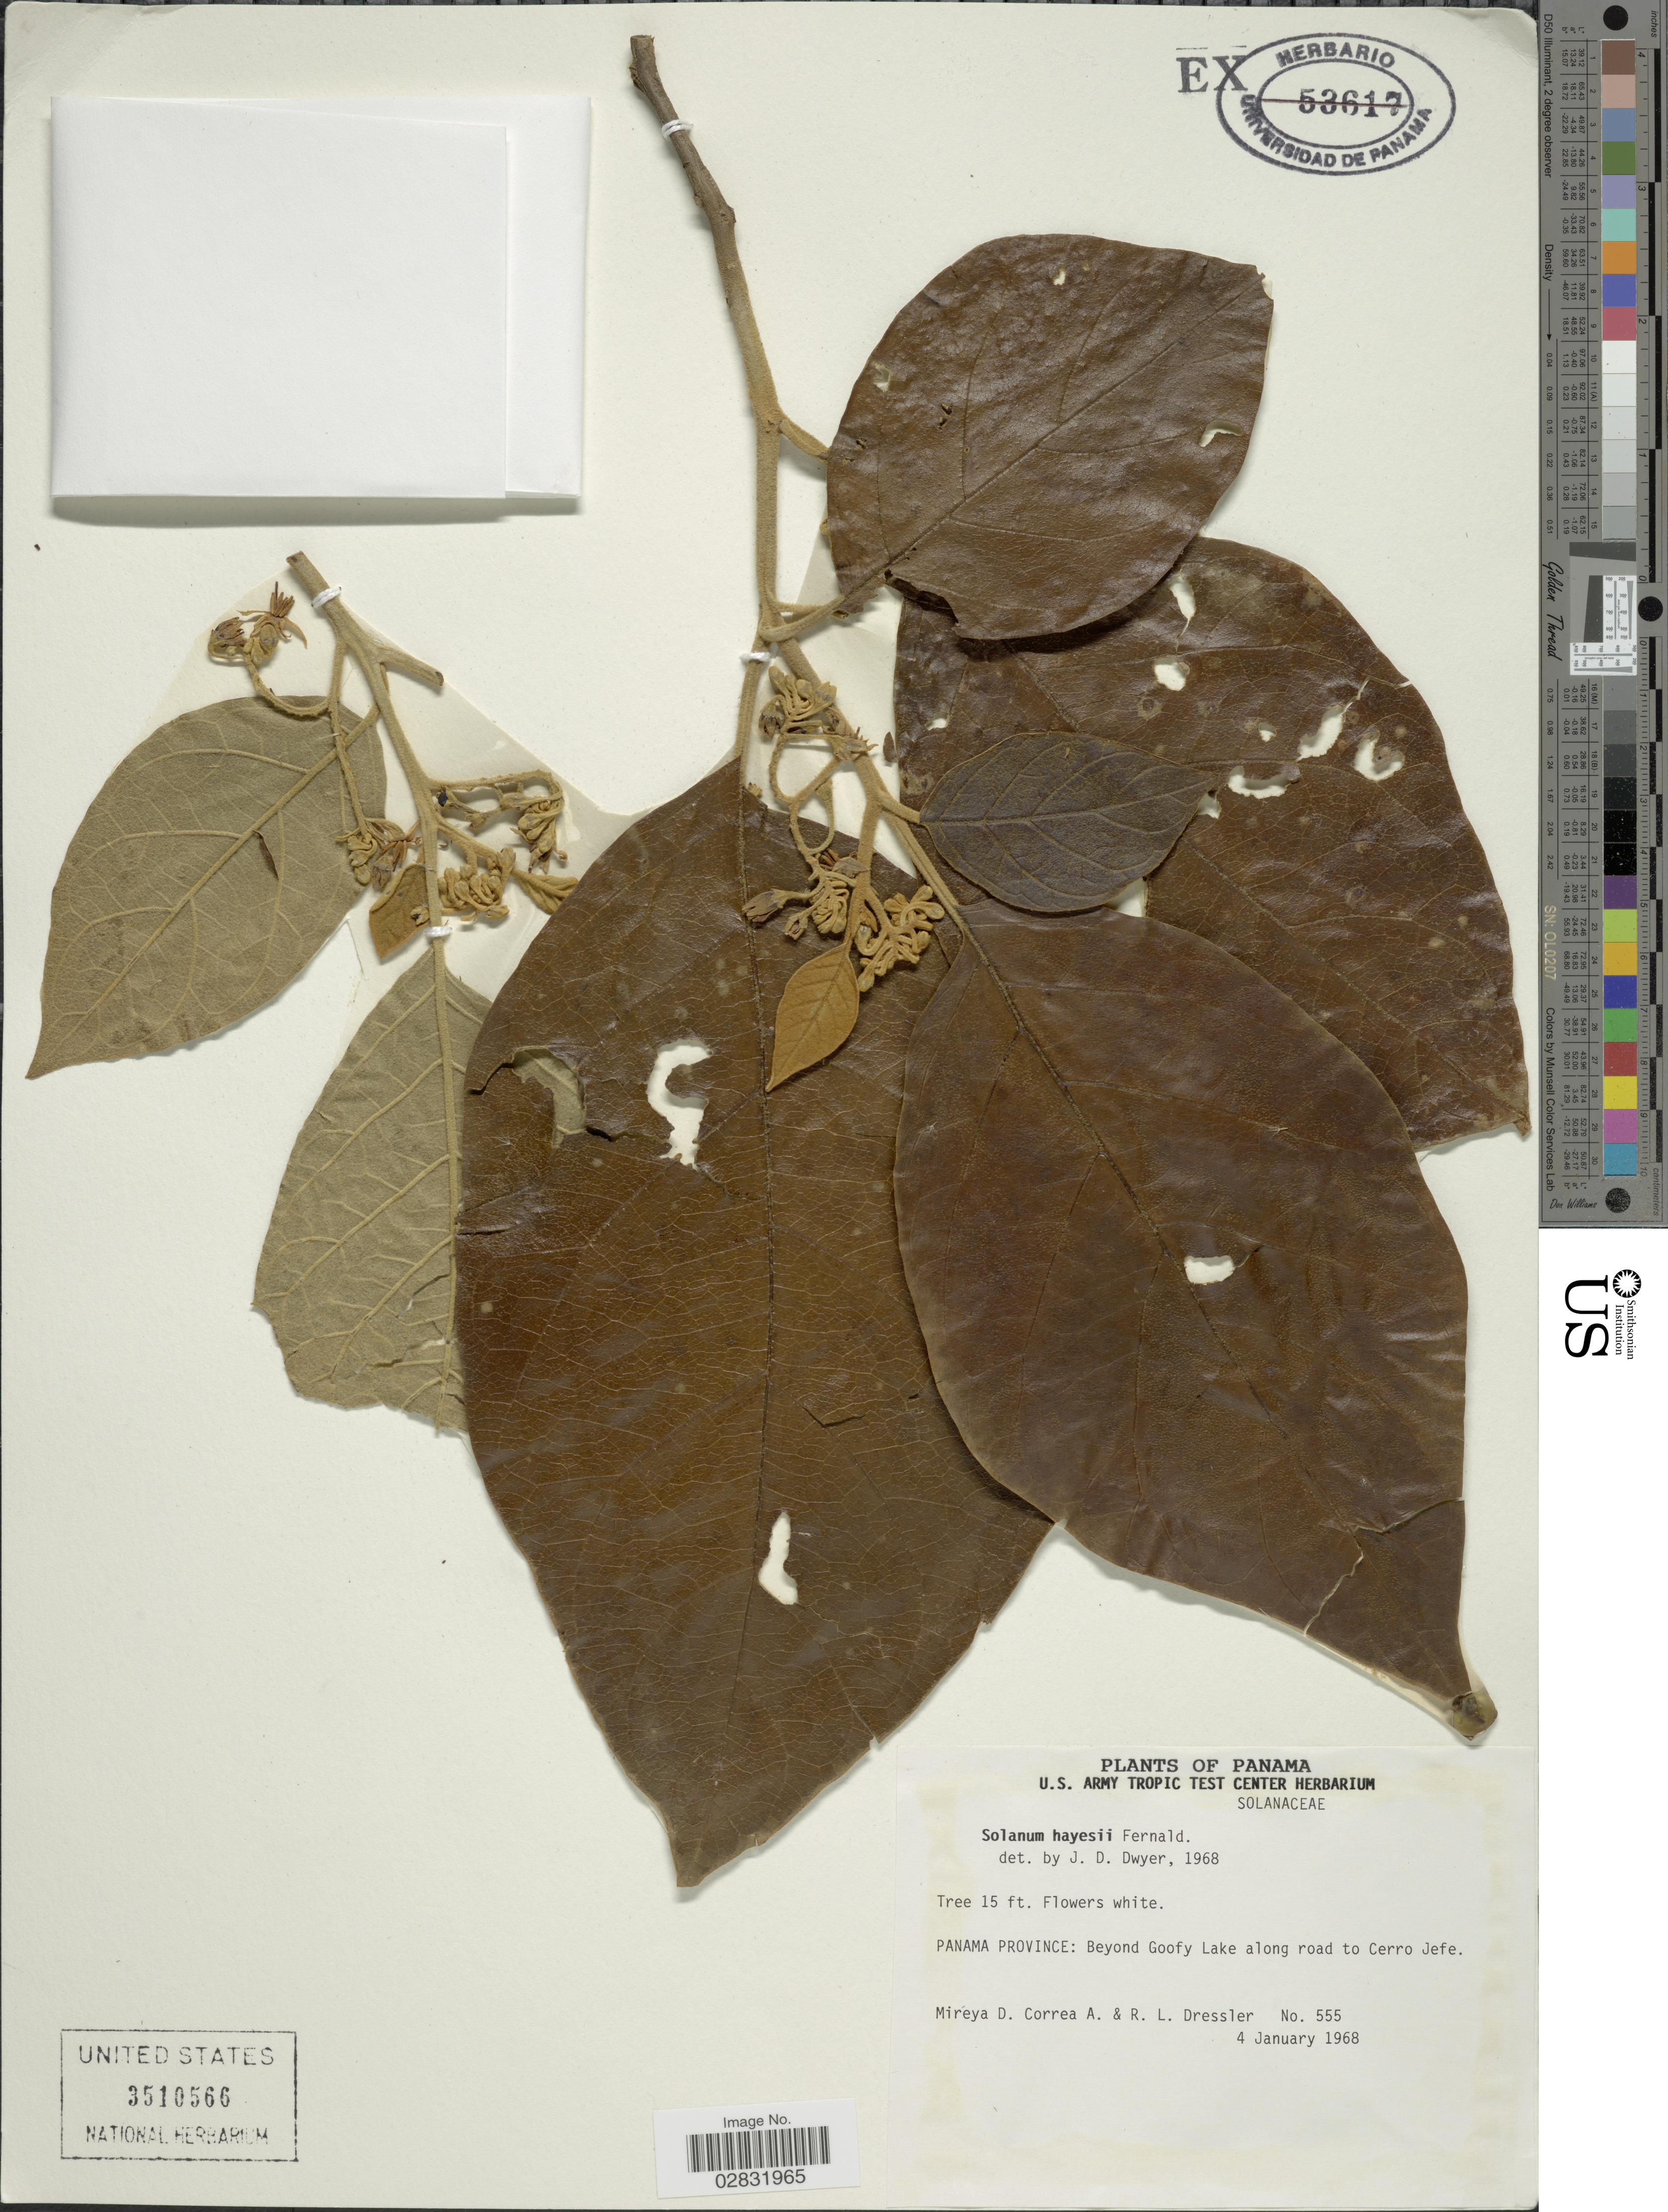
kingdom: Plantae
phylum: Tracheophyta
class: Magnoliopsida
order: Solanales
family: Solanaceae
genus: Solanum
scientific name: Solanum hayesii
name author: Fernald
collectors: M. D. Corrêa-A. & R. Dressler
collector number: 555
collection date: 1968-01-04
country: Panama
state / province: Panamá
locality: Panama Province: Beyond Goofy Lake along road to Cerro Jefe.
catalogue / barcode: US 3510566